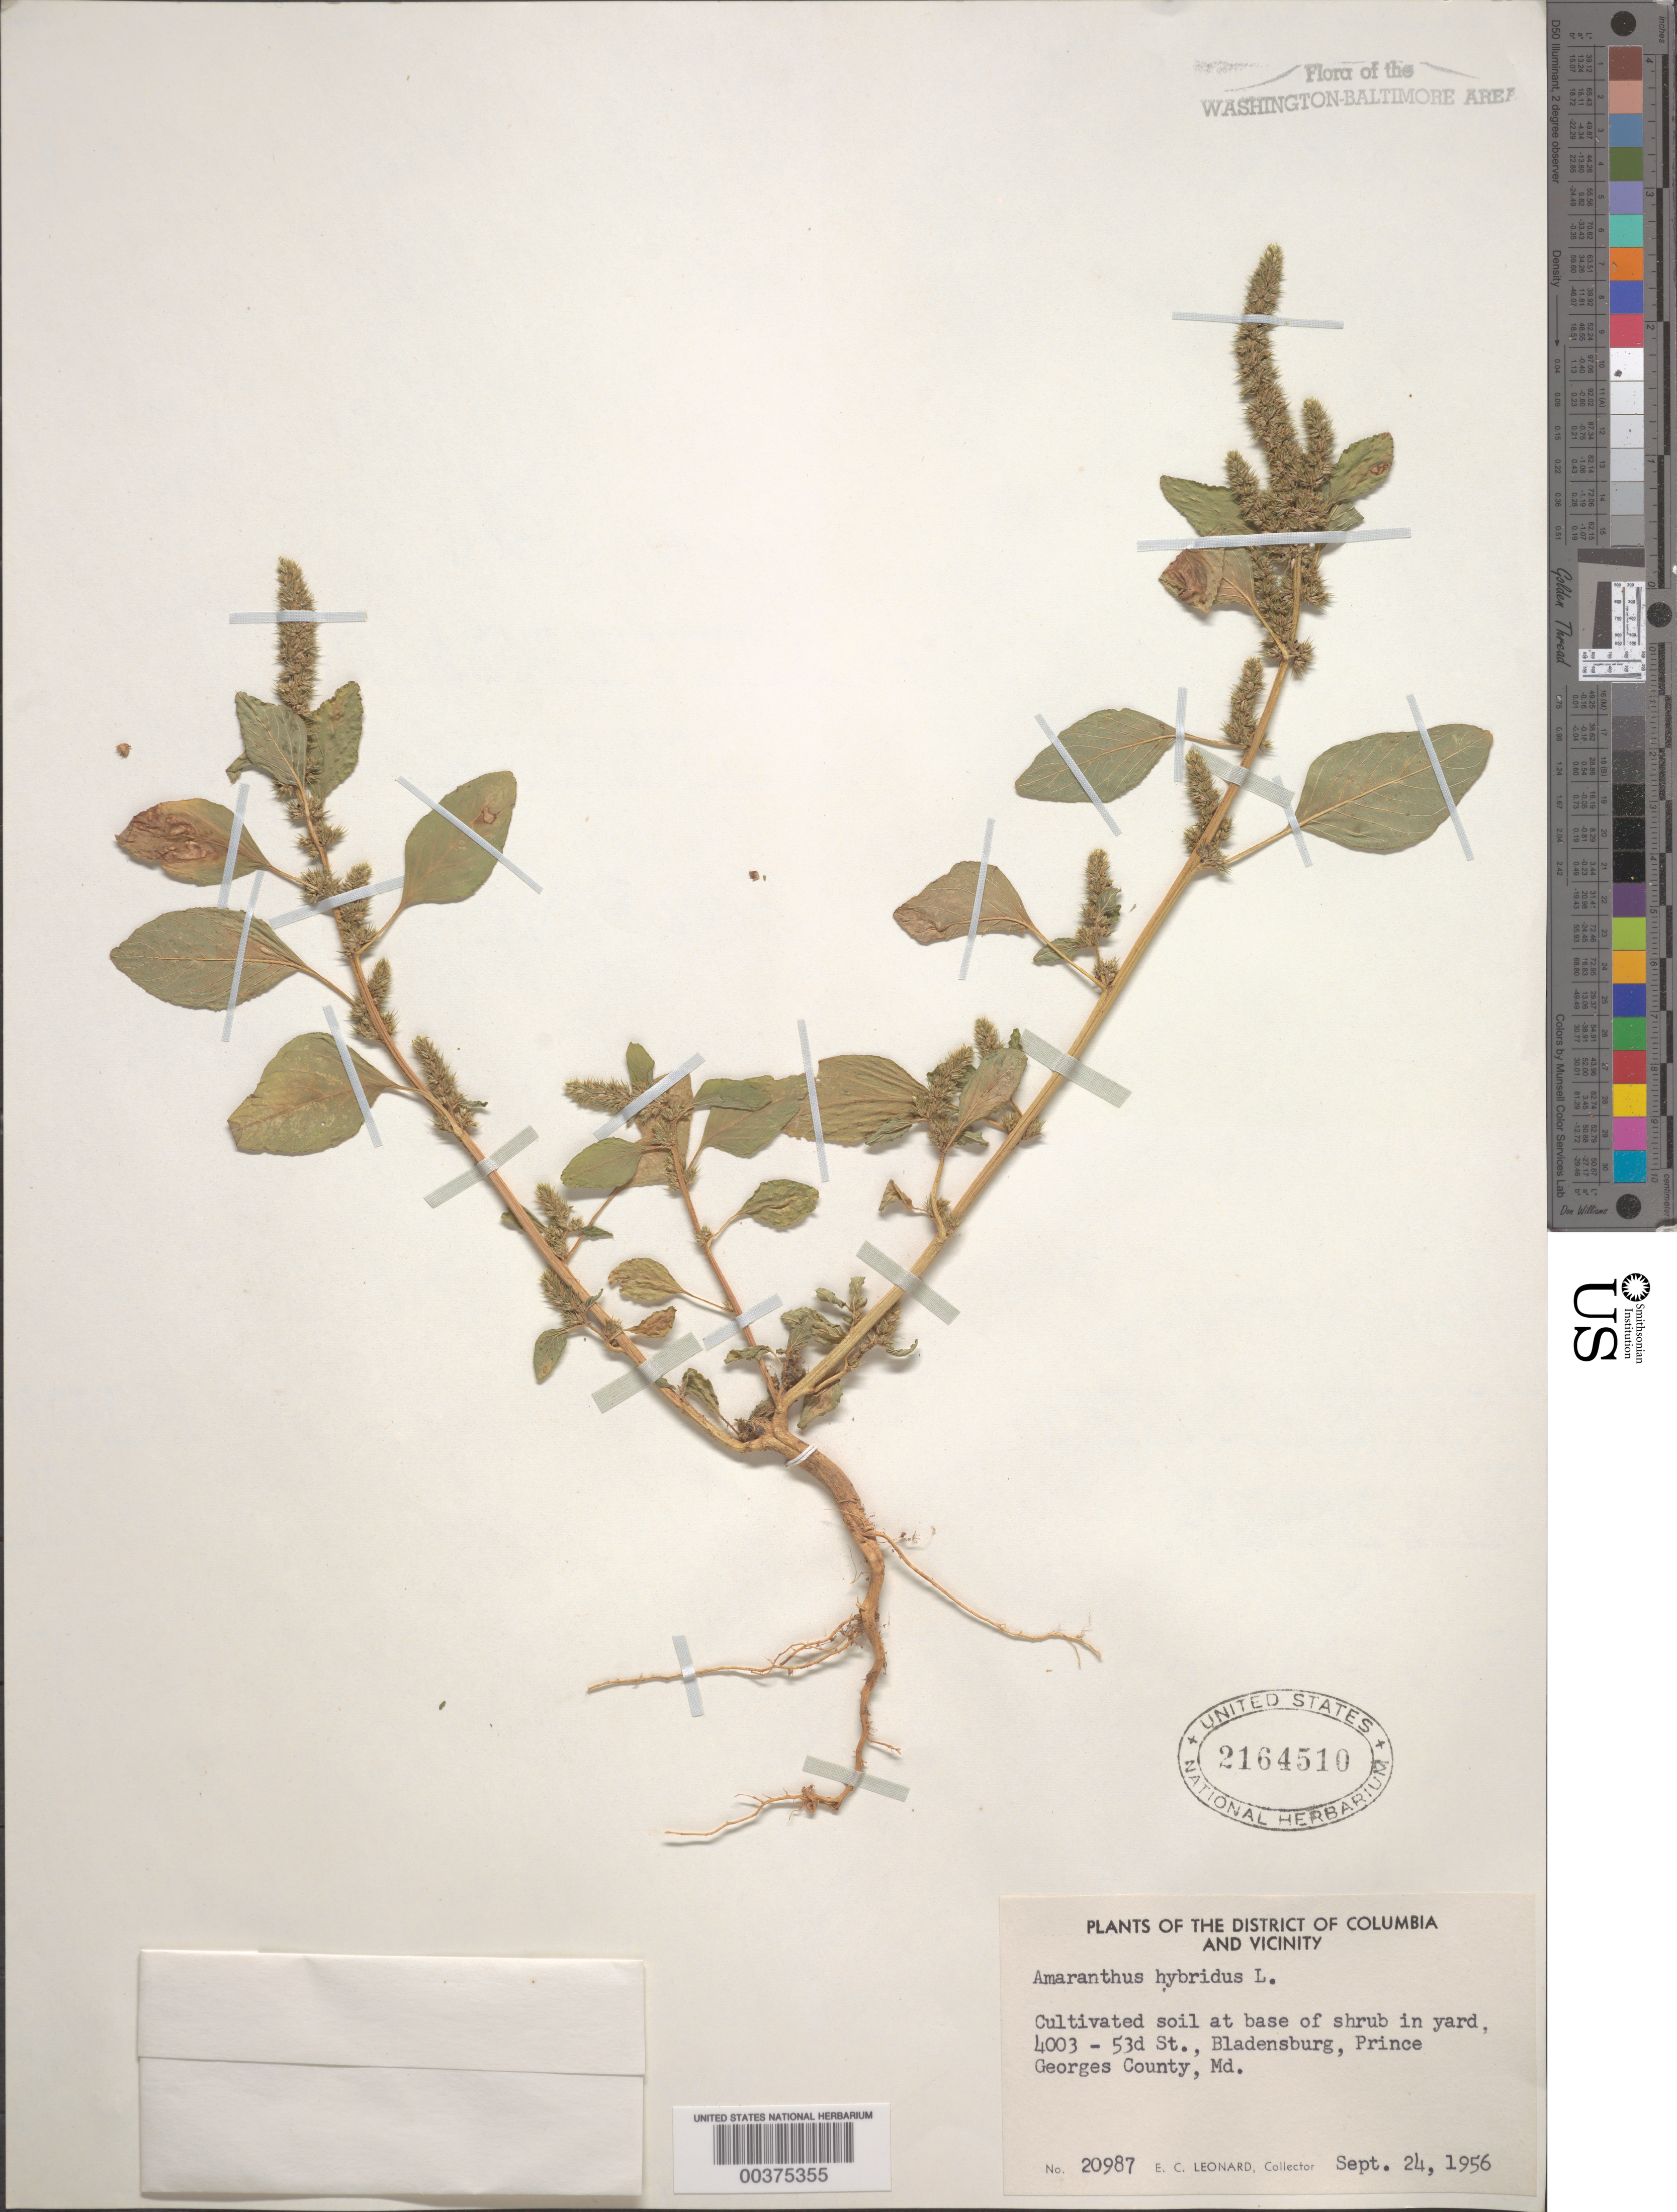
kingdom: Plantae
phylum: Tracheophyta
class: Magnoliopsida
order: Caryophyllales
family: Amaranthaceae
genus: Amaranthus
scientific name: Amaranthus hybridus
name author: L.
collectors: E. C. Leonard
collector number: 20987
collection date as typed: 24 Sep 1956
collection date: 1956-09-24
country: United States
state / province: Maryland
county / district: Prince George's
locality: Bladensburg, 4000-53rd St.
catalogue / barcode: US 2164510